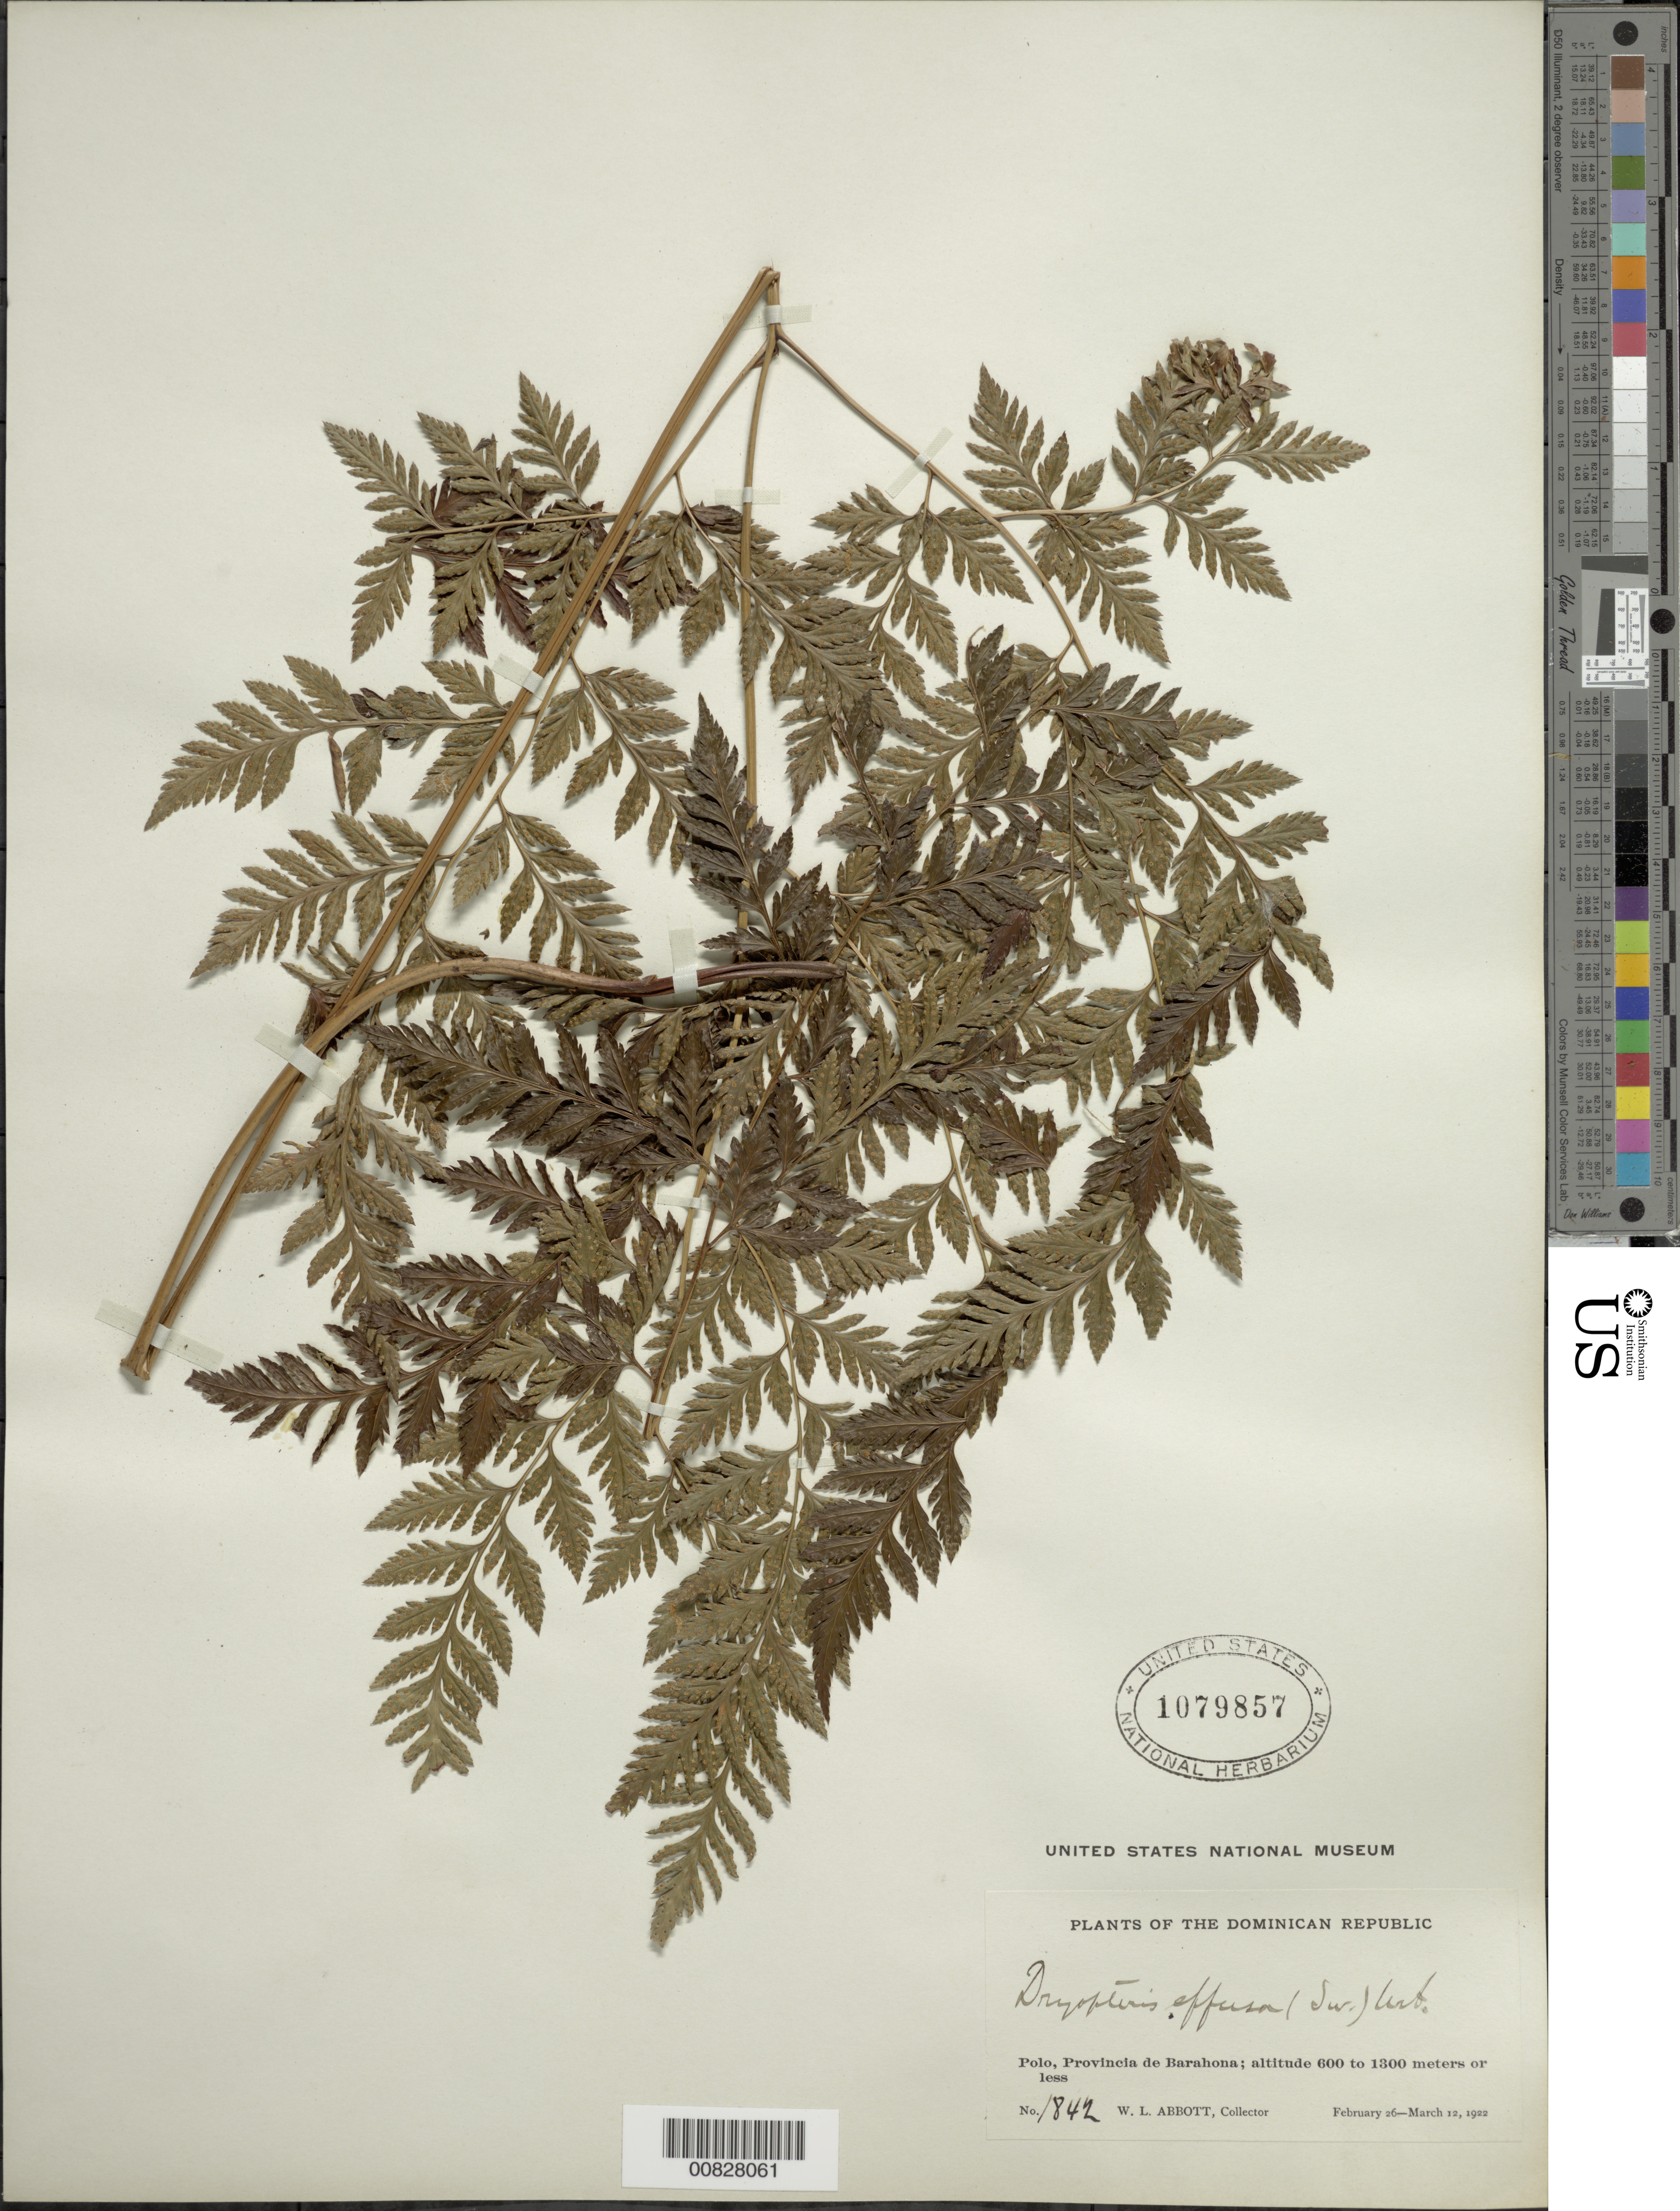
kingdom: Plantae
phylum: Tracheophyta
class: Polypodiopsida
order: Polypodiales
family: Dryopteridaceae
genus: Parapolystichum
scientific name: Parapolystichum effusum var. effusum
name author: (Sw.) Ching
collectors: W. L. Abbott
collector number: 1842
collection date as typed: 26 Feb 1922 to 12 Mar 1922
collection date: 1922-02-26/1922-03-12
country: Dominican Republic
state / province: Barahona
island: Hispaniola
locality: Polo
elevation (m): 600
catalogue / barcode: US 1079857